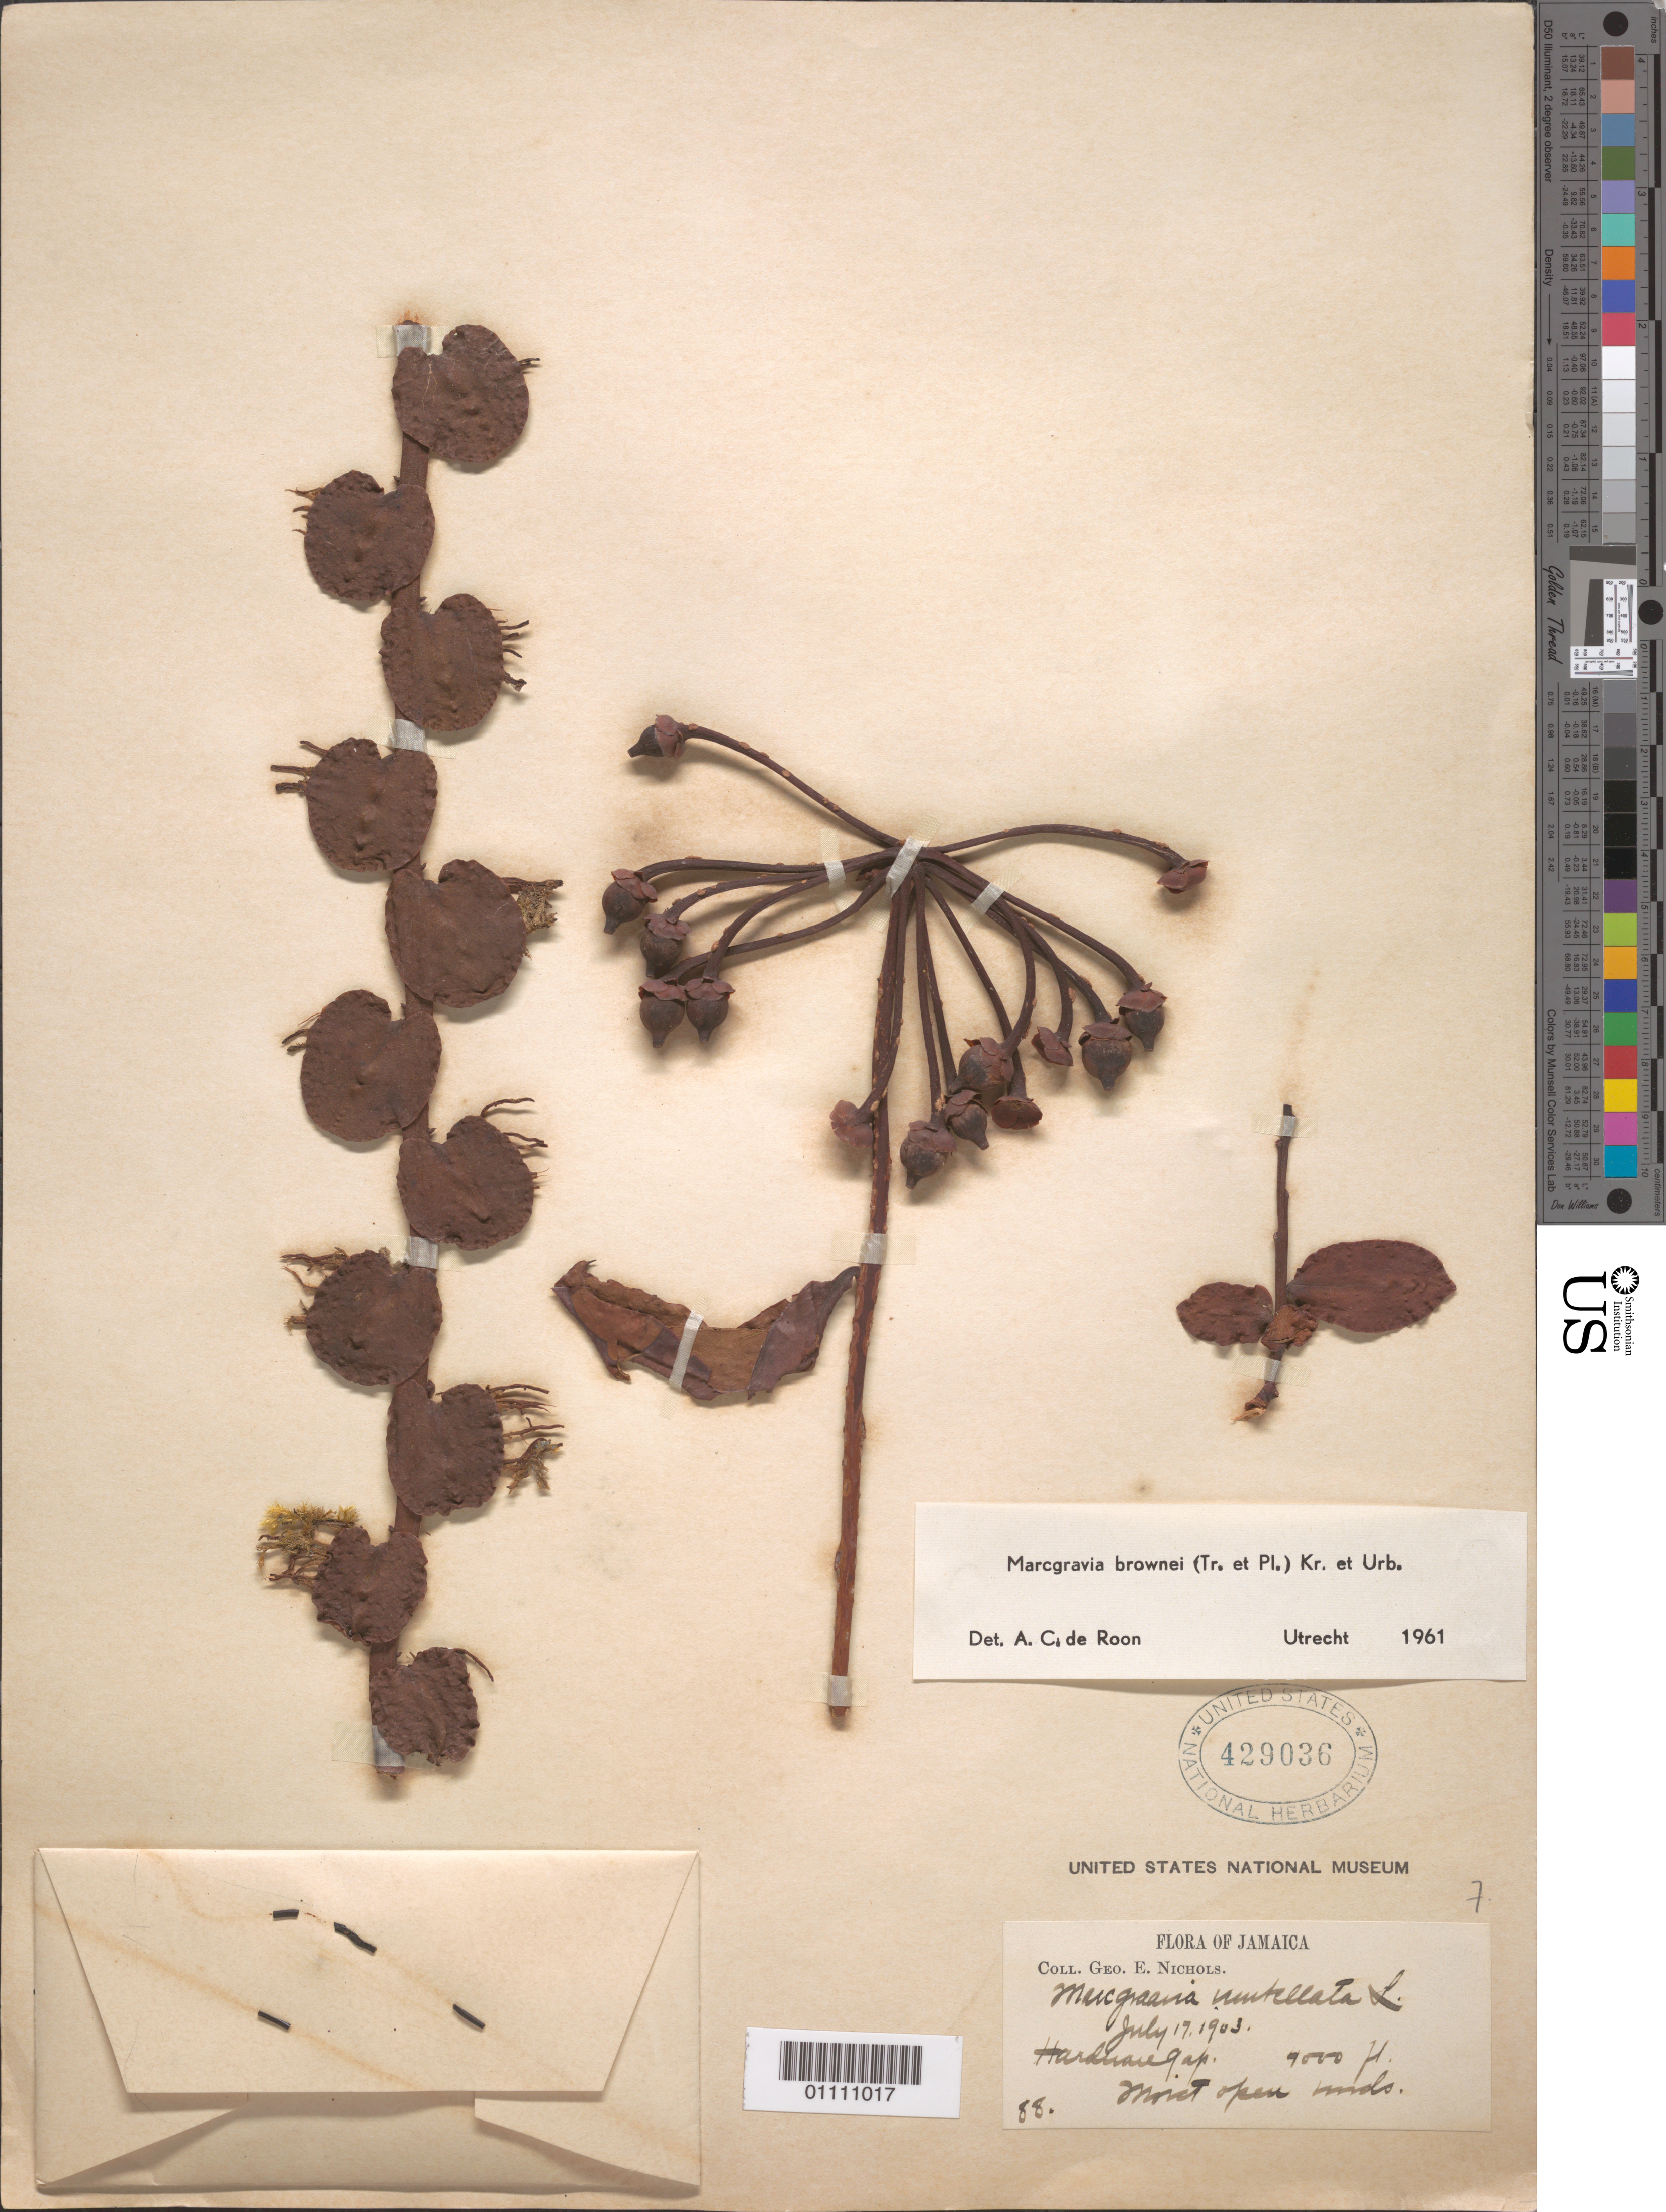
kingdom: Plantae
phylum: Tracheophyta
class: Magnoliopsida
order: Ericales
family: Marcgraviaceae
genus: Marcgravia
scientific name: Marcgravia brownei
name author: (Triana & Planch.) Krug & Urb.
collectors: G. E. Nichols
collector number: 88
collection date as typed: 17 Jul 1903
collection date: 1903-07-17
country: Jamaica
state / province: Portland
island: Jamaica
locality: Hardware Gap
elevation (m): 1219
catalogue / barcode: US 429036